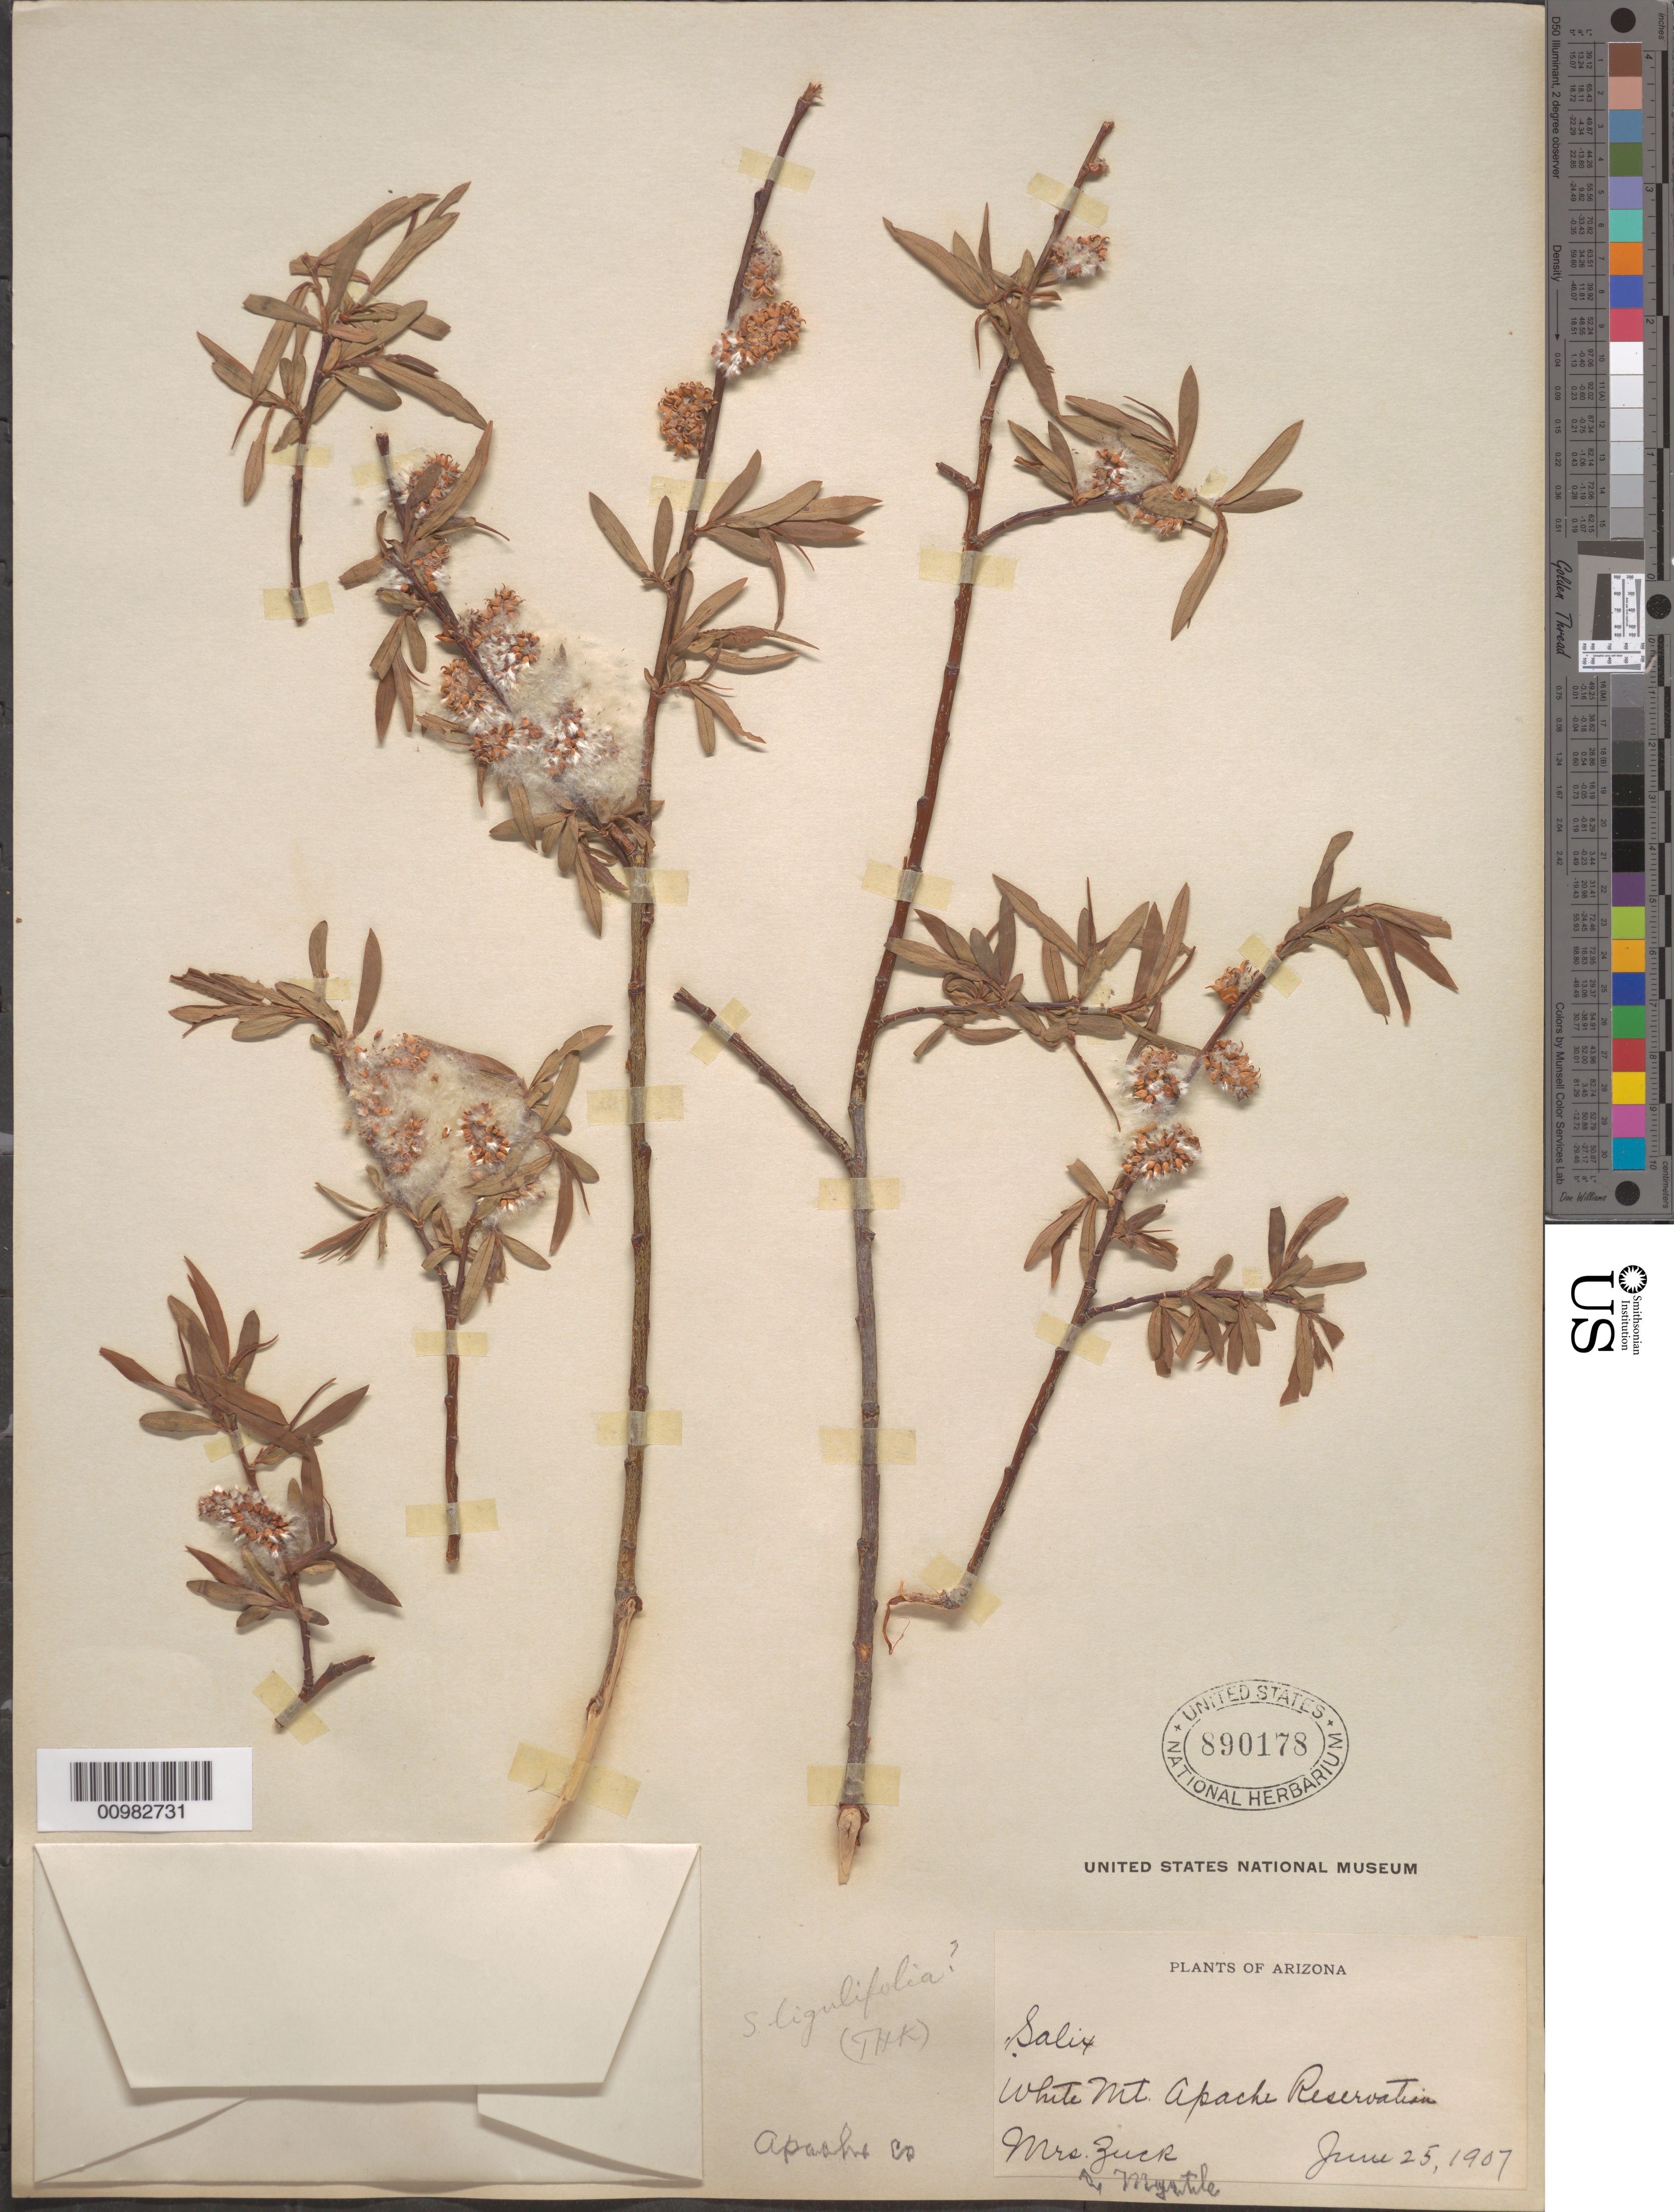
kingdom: Plantae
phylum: Tracheophyta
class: Magnoliopsida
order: Malpighiales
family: Salicaceae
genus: Salix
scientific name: Salix ligulifolia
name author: (C.R. Ball) C.R. Ball ex C.K. Schneid.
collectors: M. Zuck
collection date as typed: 25 Jun 1907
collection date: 1907-06-25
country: United States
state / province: Arizona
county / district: Apache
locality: White Mountain Apache Reservation.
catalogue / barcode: US 890178